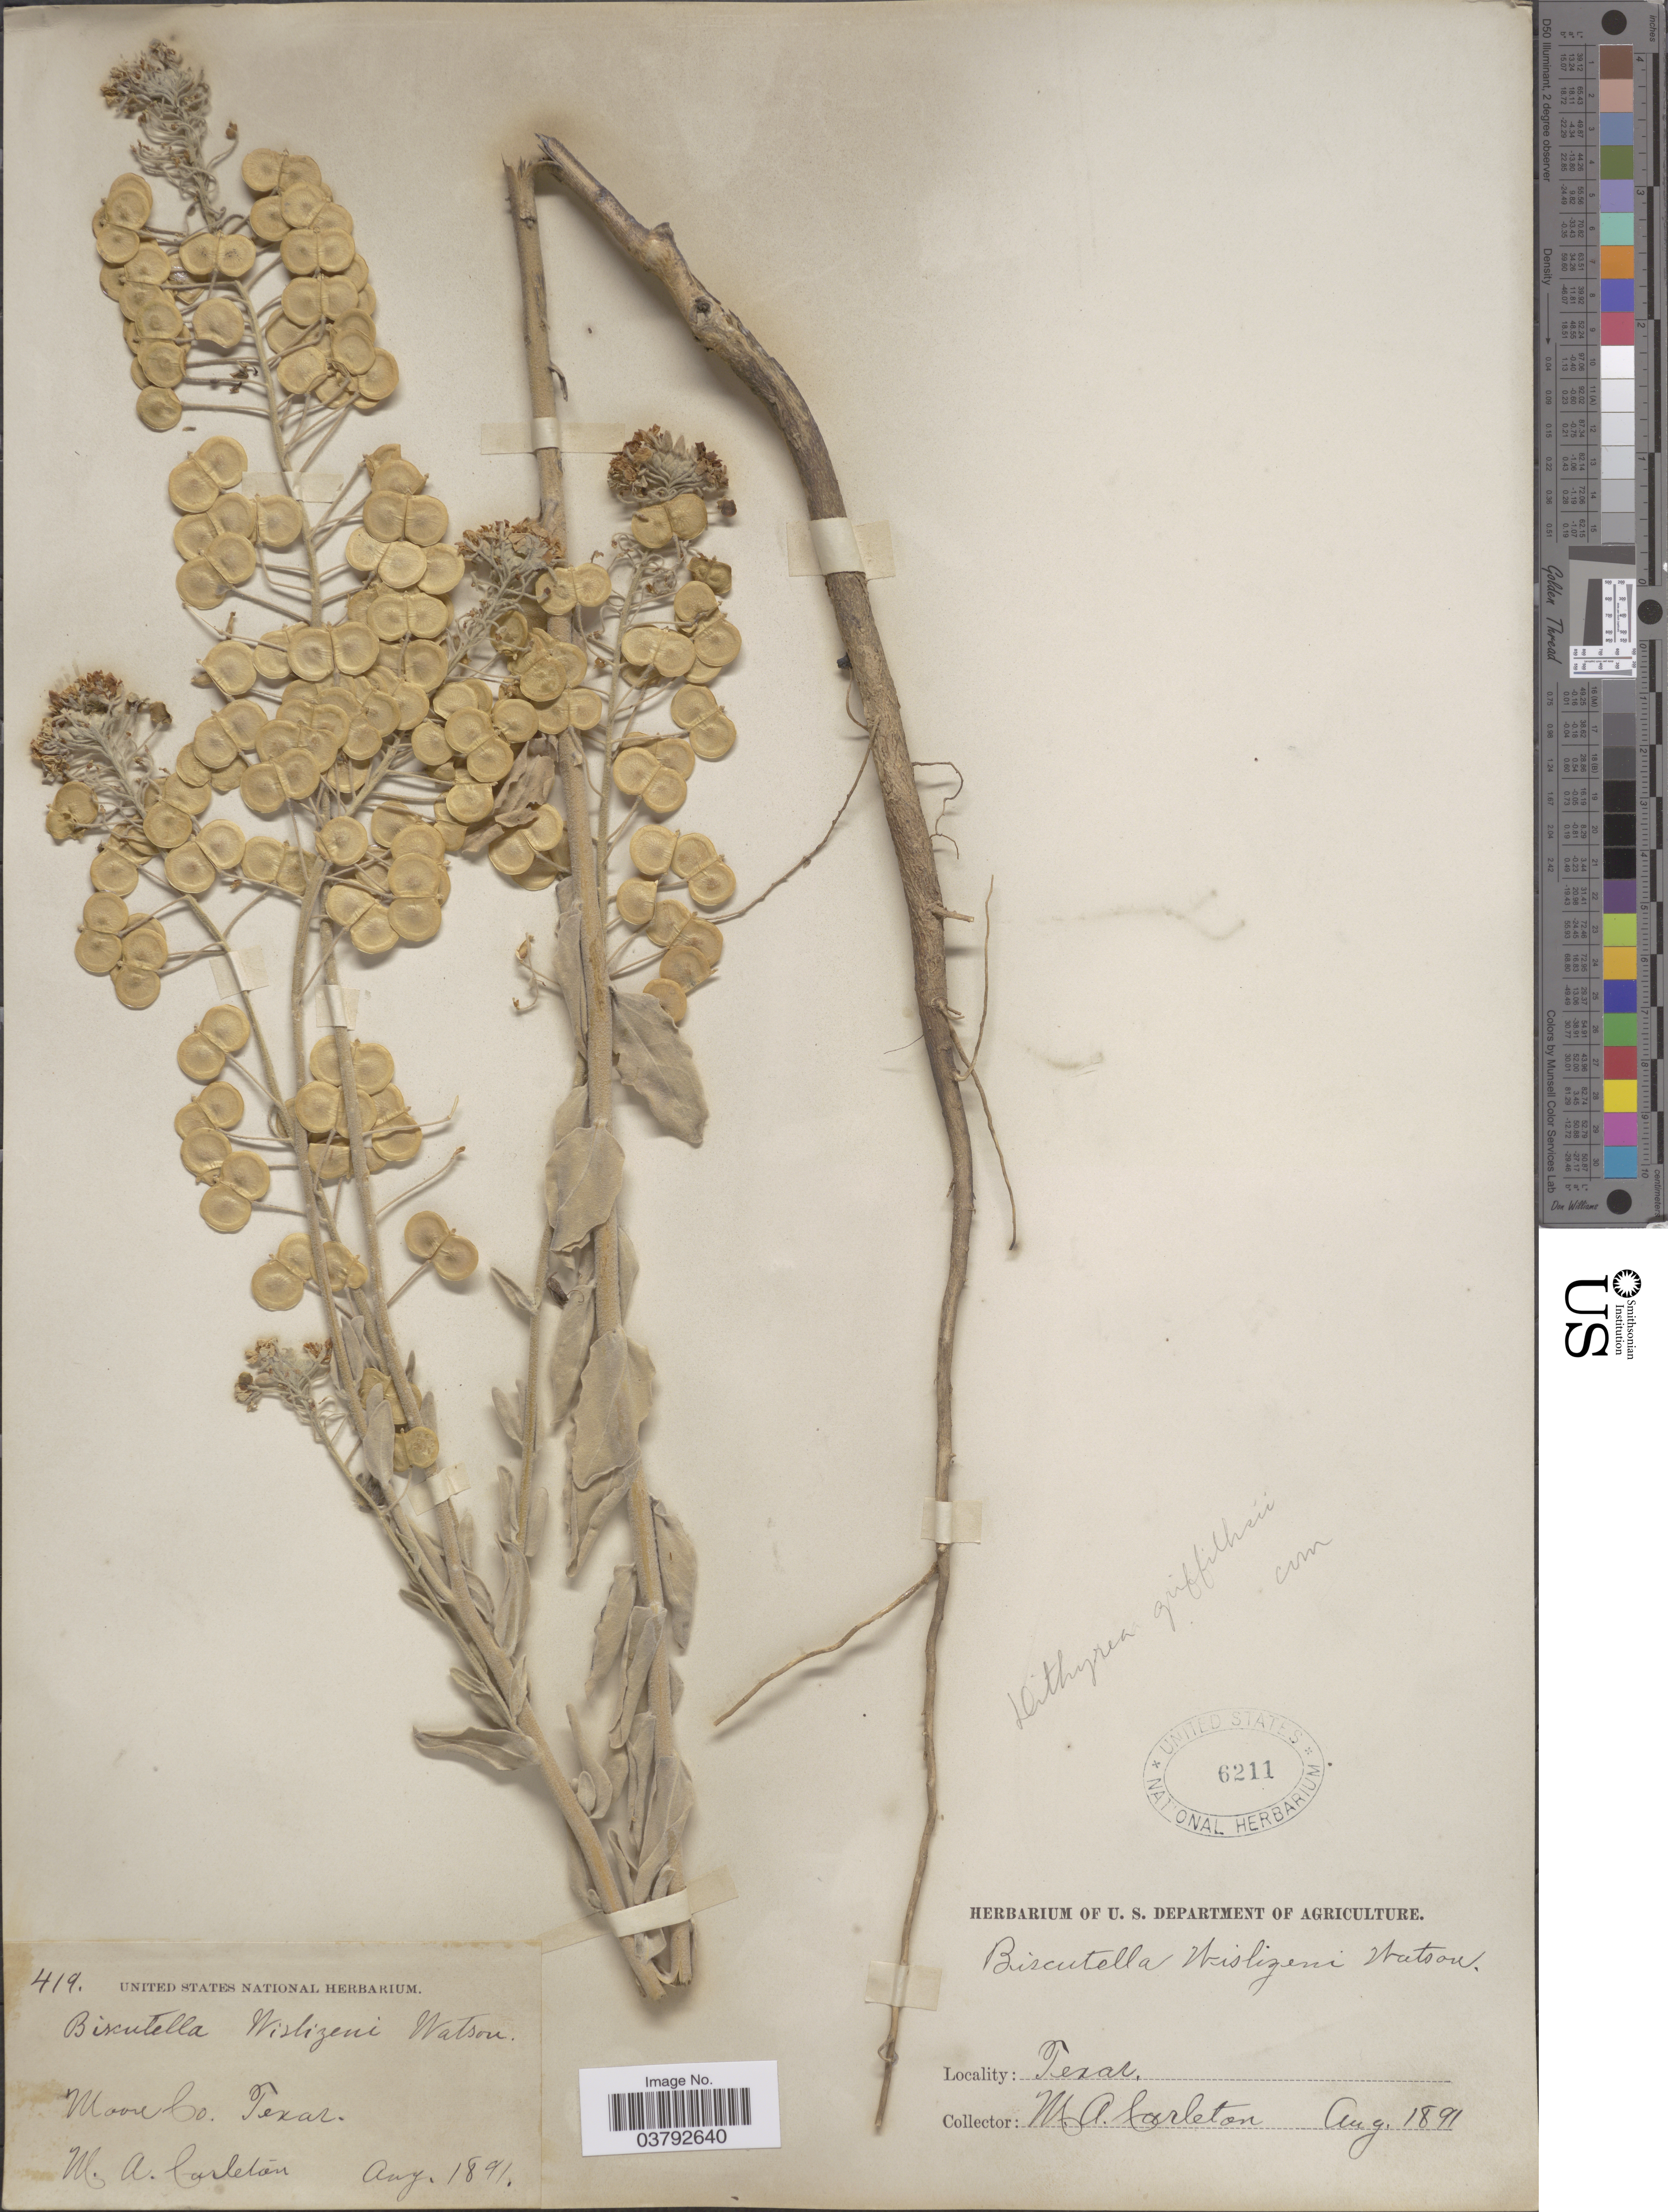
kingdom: Plantae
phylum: Tracheophyta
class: Magnoliopsida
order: Brassicales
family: Brassicaceae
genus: Dithyrea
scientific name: Dithyrea wislizeni var. griffithsii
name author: (Wooton & Standl.) Payson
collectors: M. A. Carleton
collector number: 419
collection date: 1891-08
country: United States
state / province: Texas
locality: Moore Co.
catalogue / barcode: US 6211